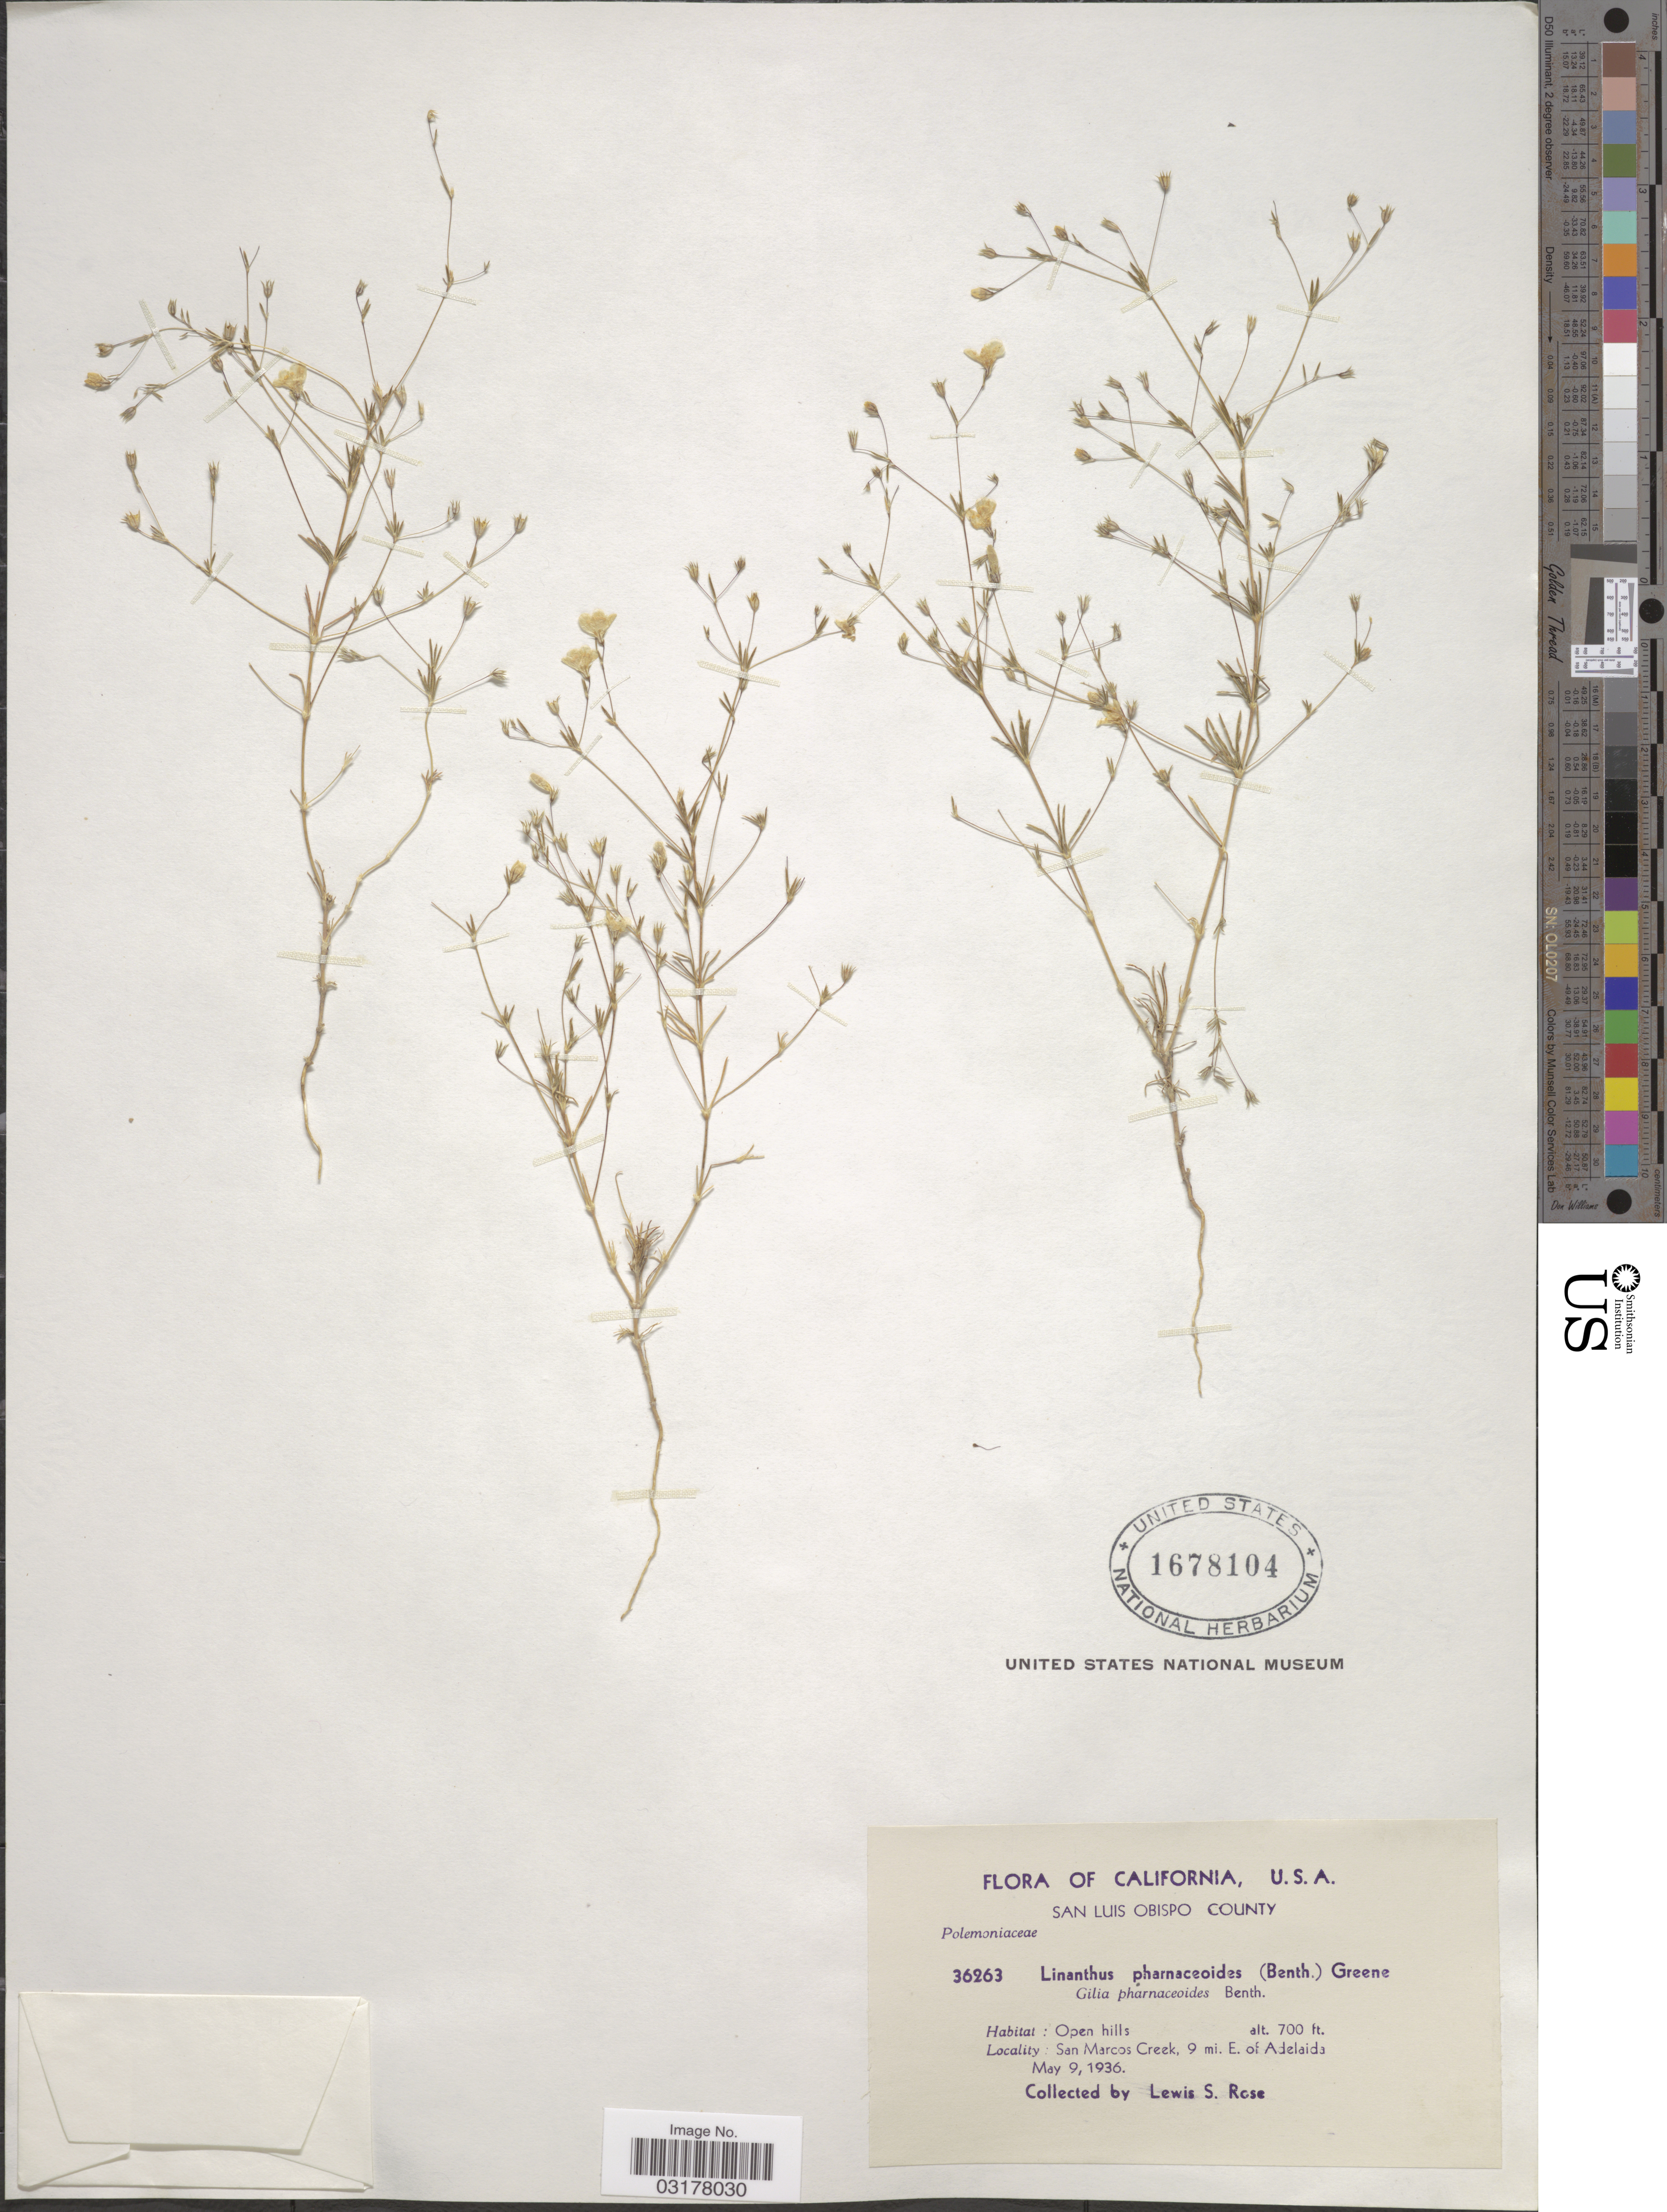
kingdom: Plantae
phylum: Tracheophyta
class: Magnoliopsida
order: Ericales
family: Polemoniaceae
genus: Leptosiphon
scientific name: Leptosiphon liniflorus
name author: (Benth.) J.M. Porter & L.A. Johnson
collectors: L. S. Rose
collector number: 36263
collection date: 1936-05-09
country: United States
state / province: California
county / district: San Luis Obispo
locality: San Luis Obispo County, San Marcos Creek, 9 mi. E. of Adelaida.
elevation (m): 213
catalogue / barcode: US 1678104